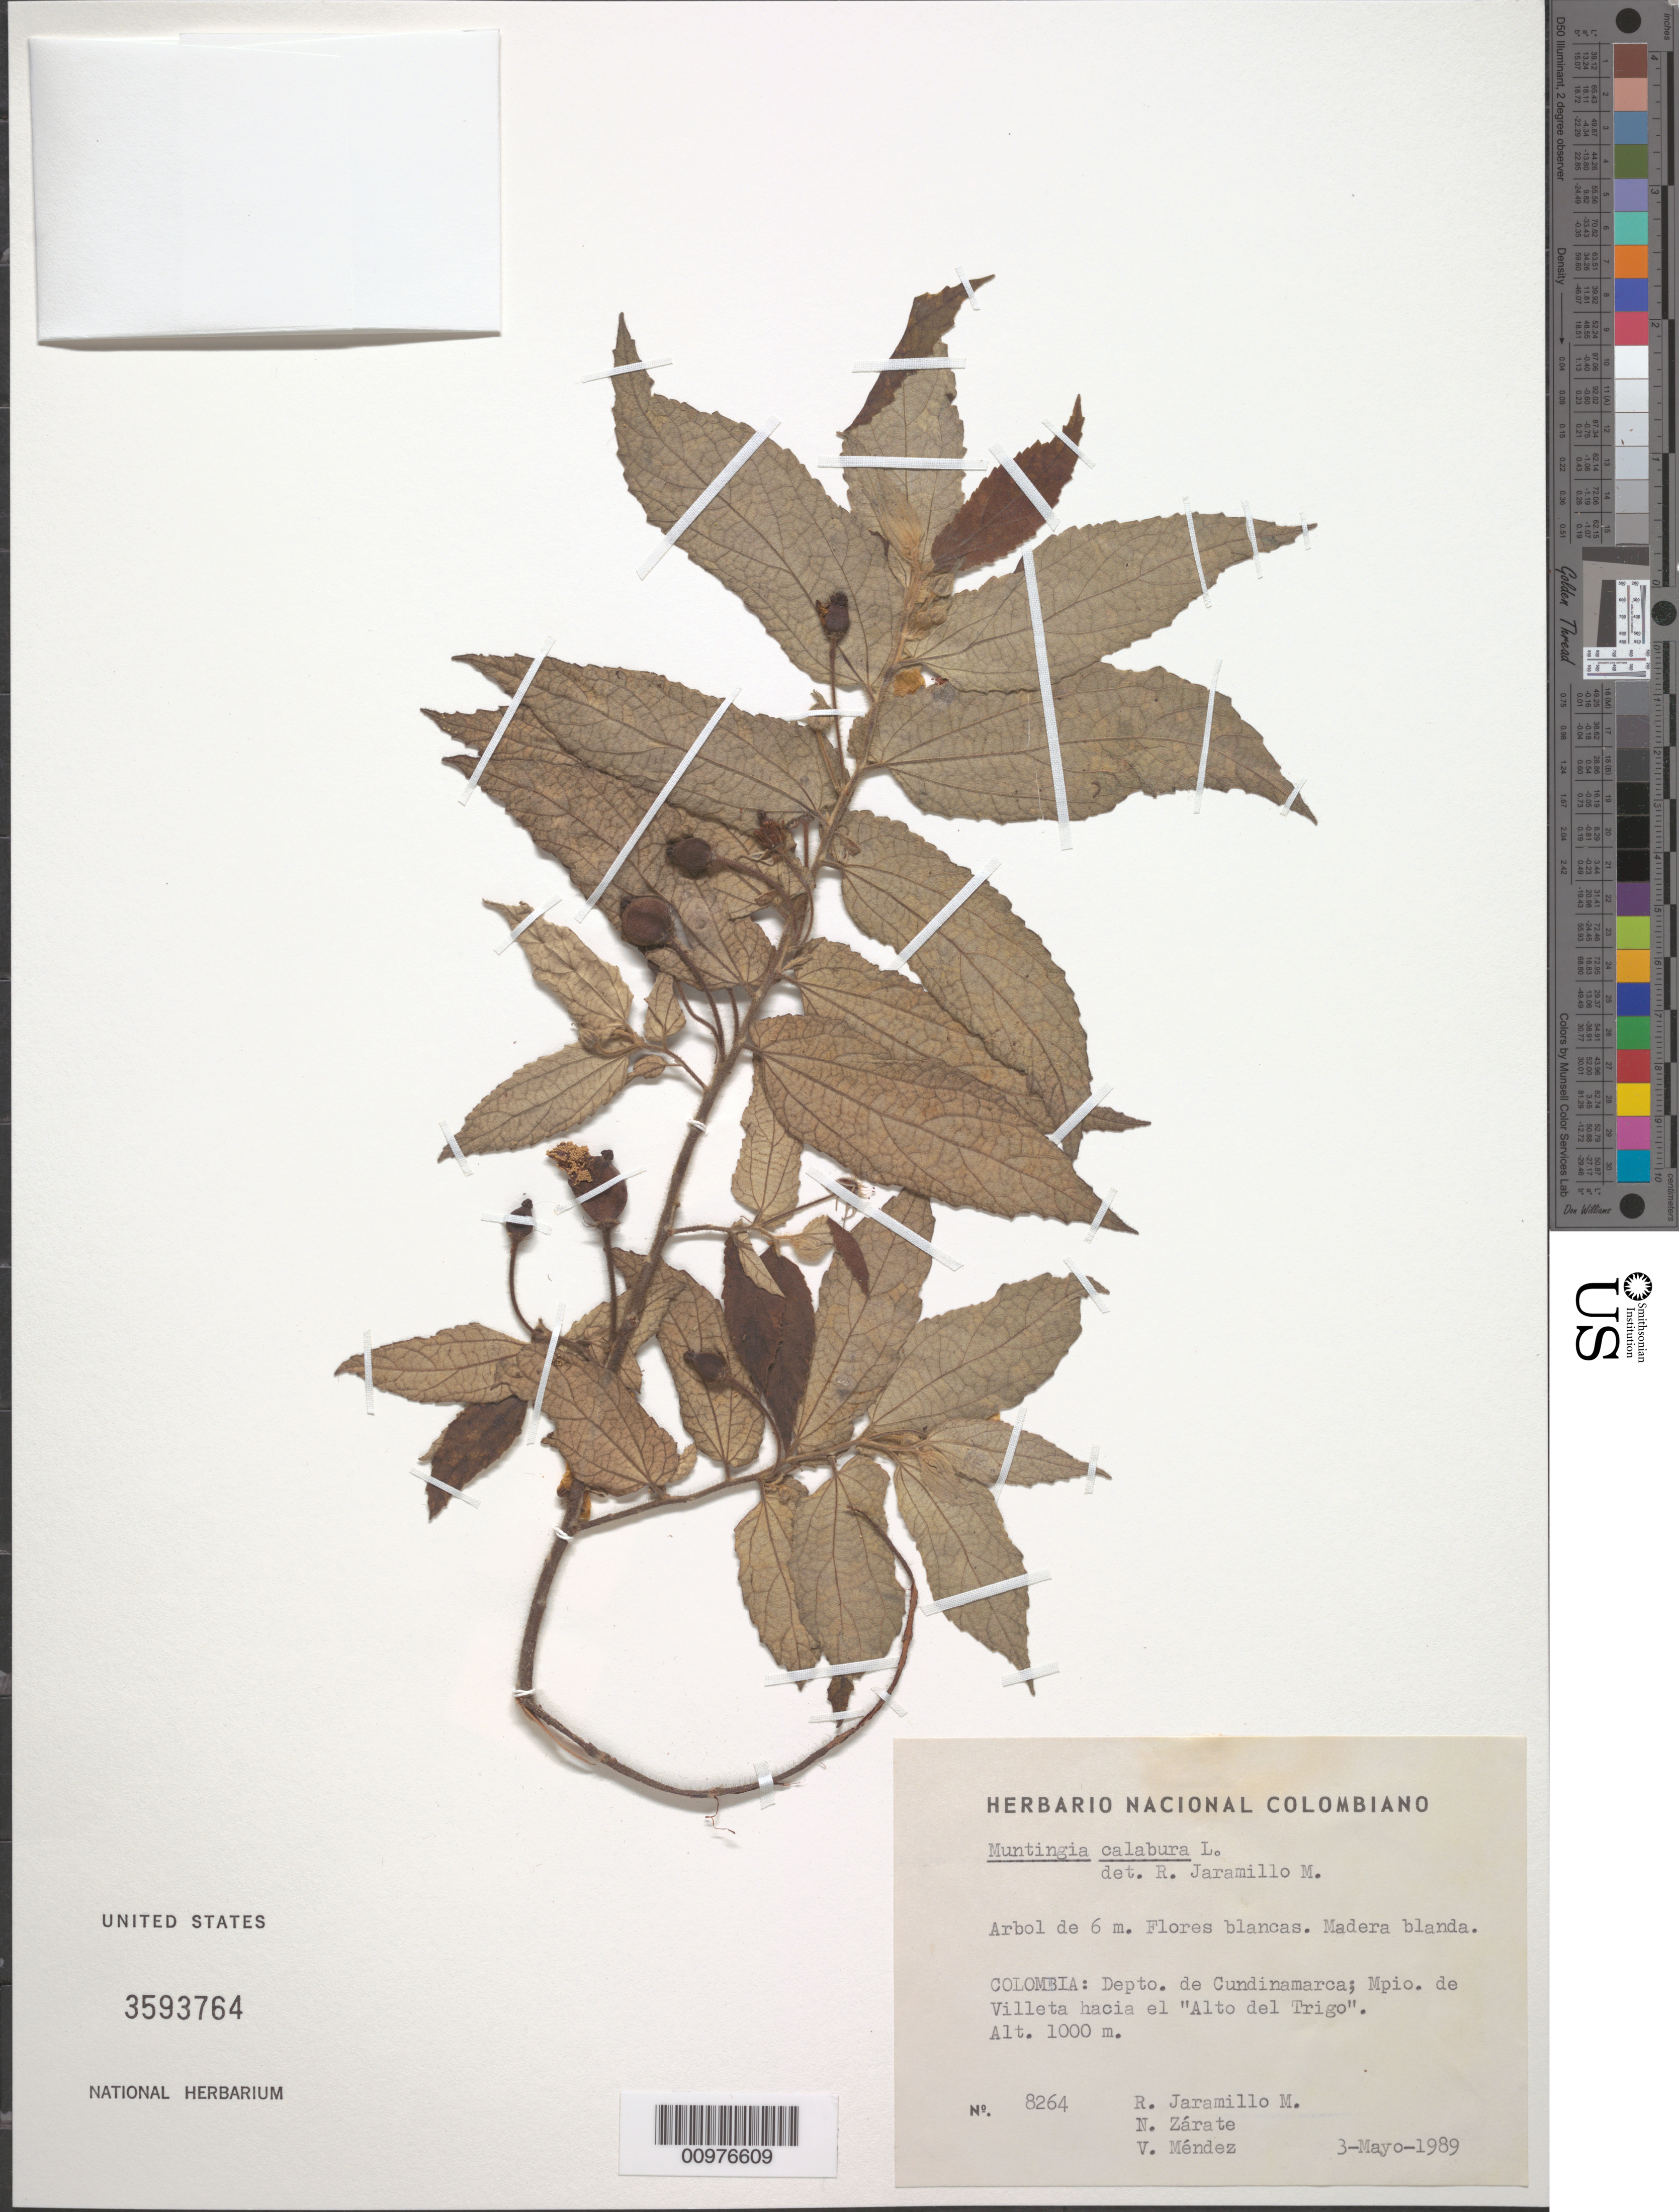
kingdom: Plantae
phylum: Tracheophyta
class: Magnoliopsida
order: Malvales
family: Muntingiaceae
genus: Muntingia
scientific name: Muntingia calabura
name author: L.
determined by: Jaramillo Mejía, R.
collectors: R. Jaramillo M., N. Zárate & V. Méndez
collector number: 8264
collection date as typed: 03 May 1989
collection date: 1989-05-03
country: Colombia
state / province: Cundinamarca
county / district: Villeta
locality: Hacia el "Alto del Trigo".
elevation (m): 1000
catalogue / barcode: US 3593764